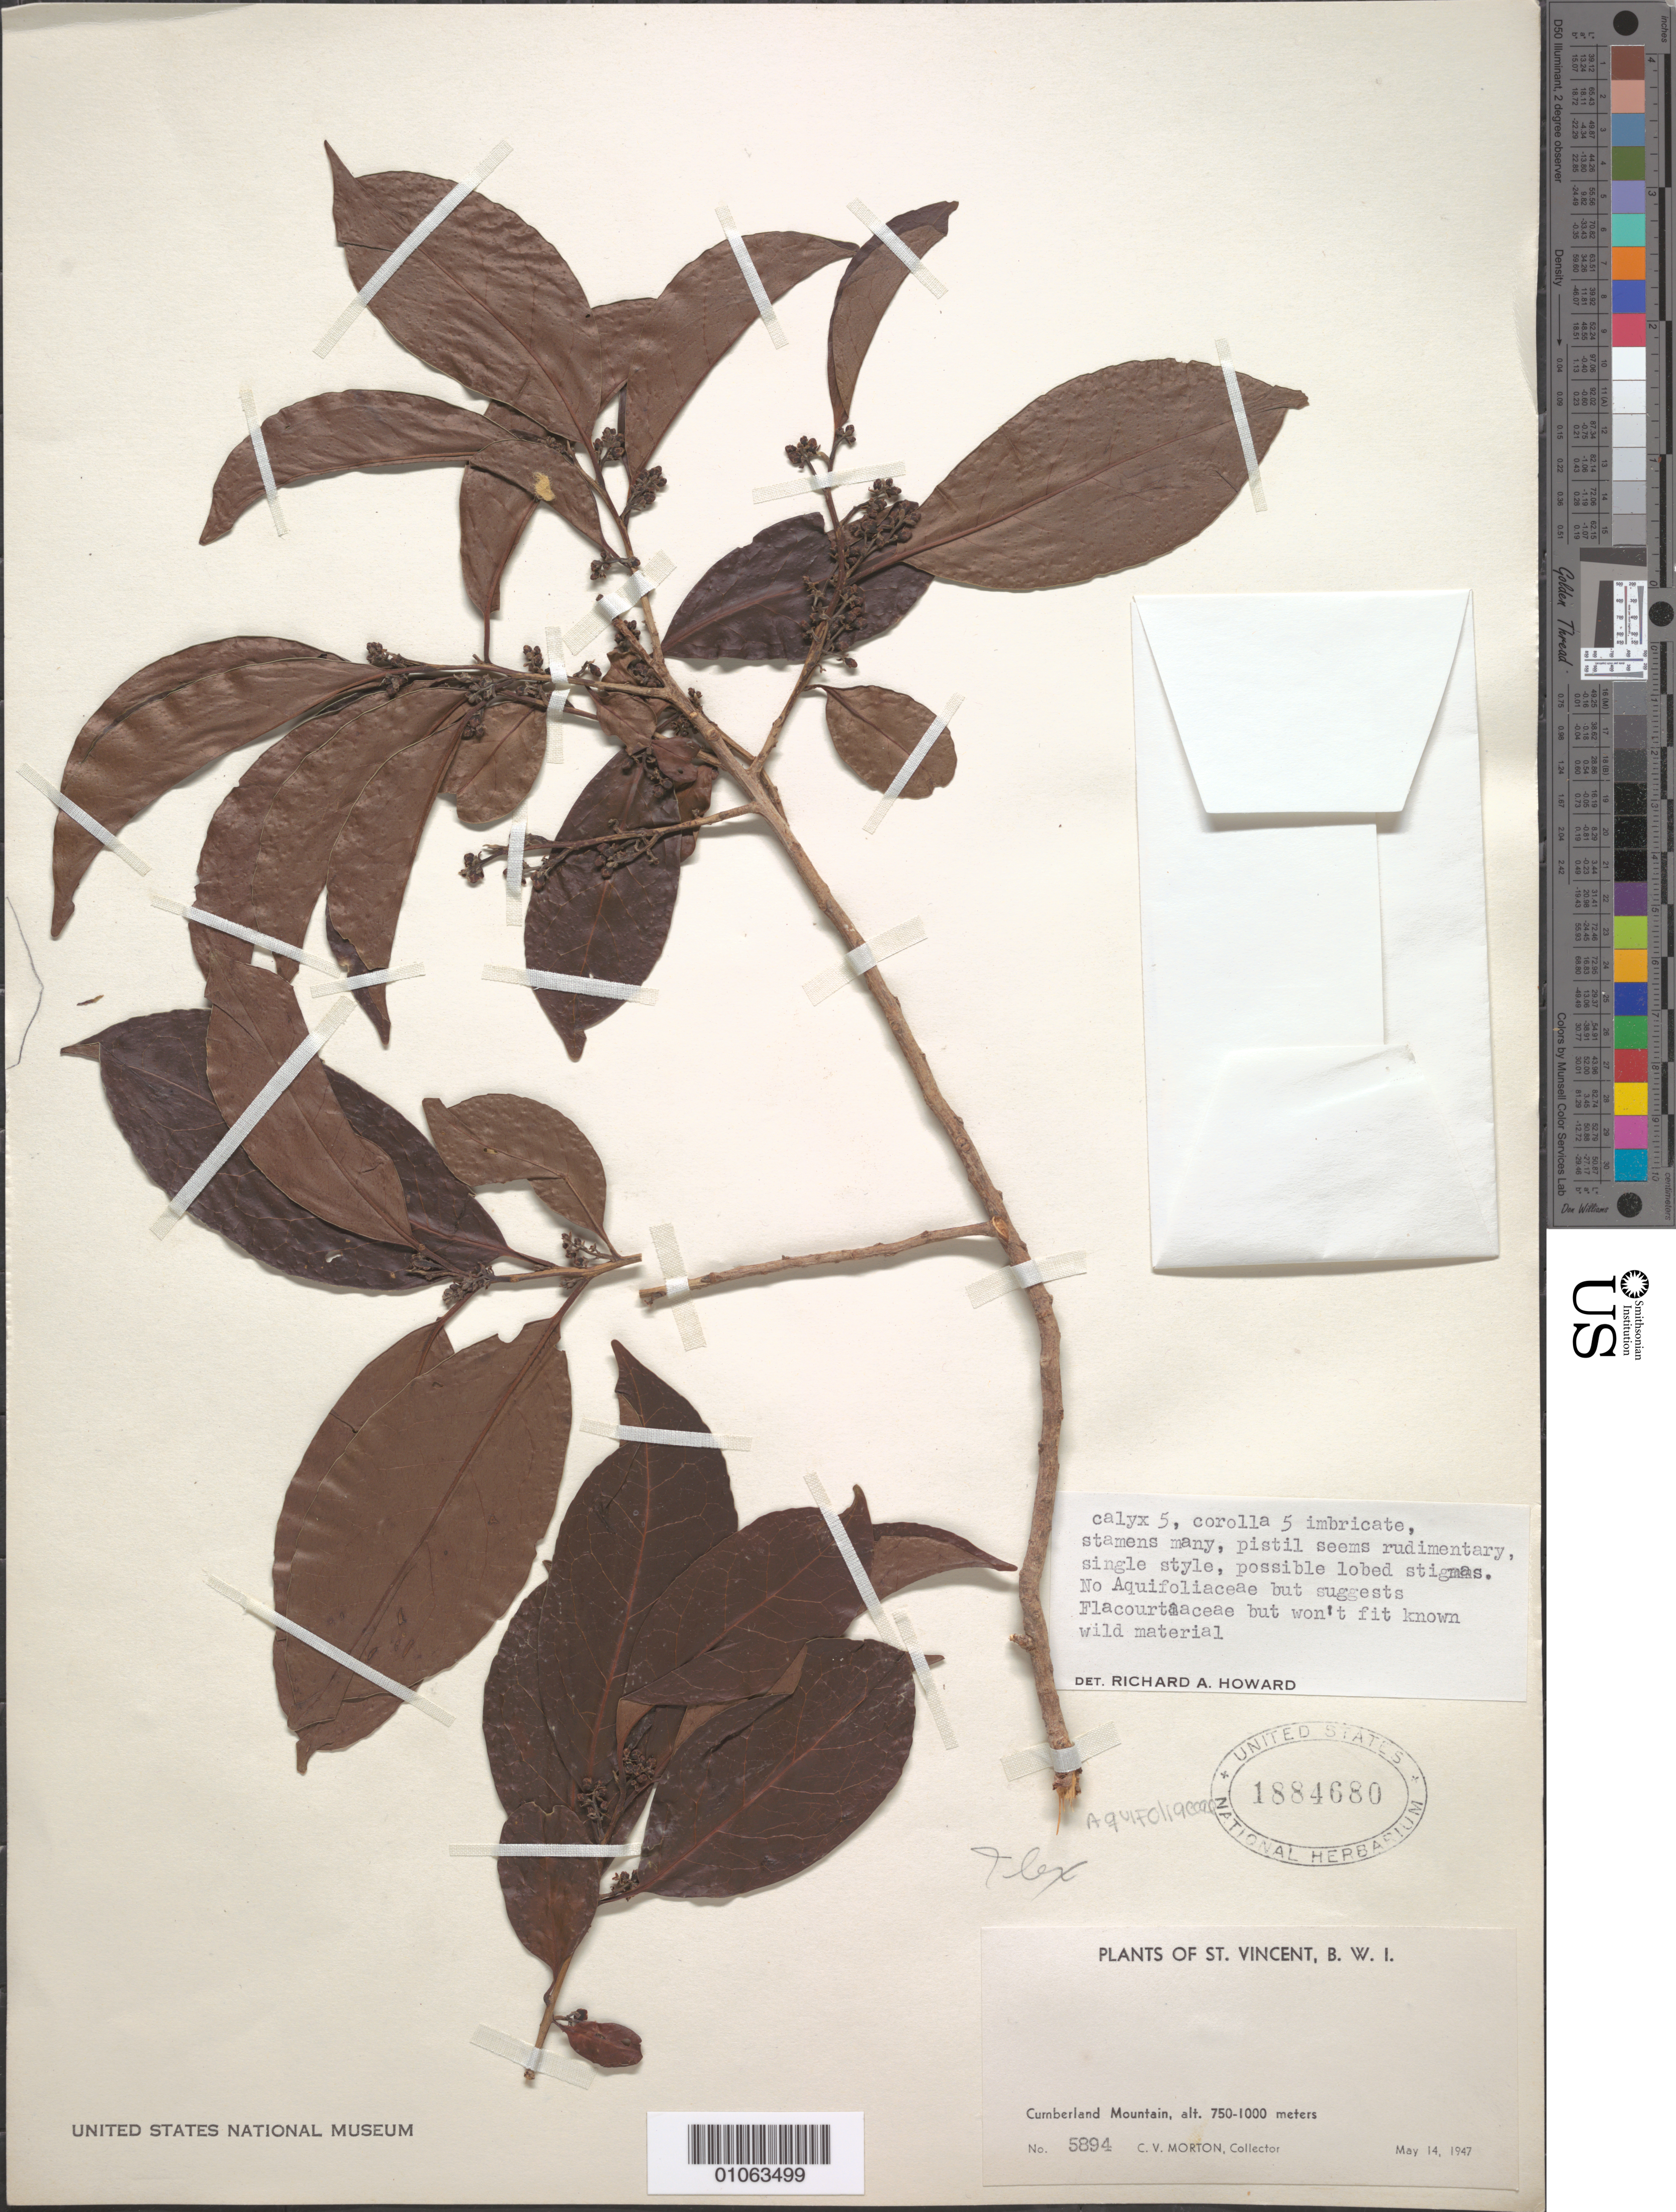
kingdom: Plantae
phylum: Tracheophyta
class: Magnoliopsida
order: Aquifoliales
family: Aquifoliaceae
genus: Ilex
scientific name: Ilex sp.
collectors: C. V. Morton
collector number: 5894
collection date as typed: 14 May 1947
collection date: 1947-05-14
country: St. Vincent - Grenadines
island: St. Vincent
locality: Cumberland mountain.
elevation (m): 750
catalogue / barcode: US 1884680